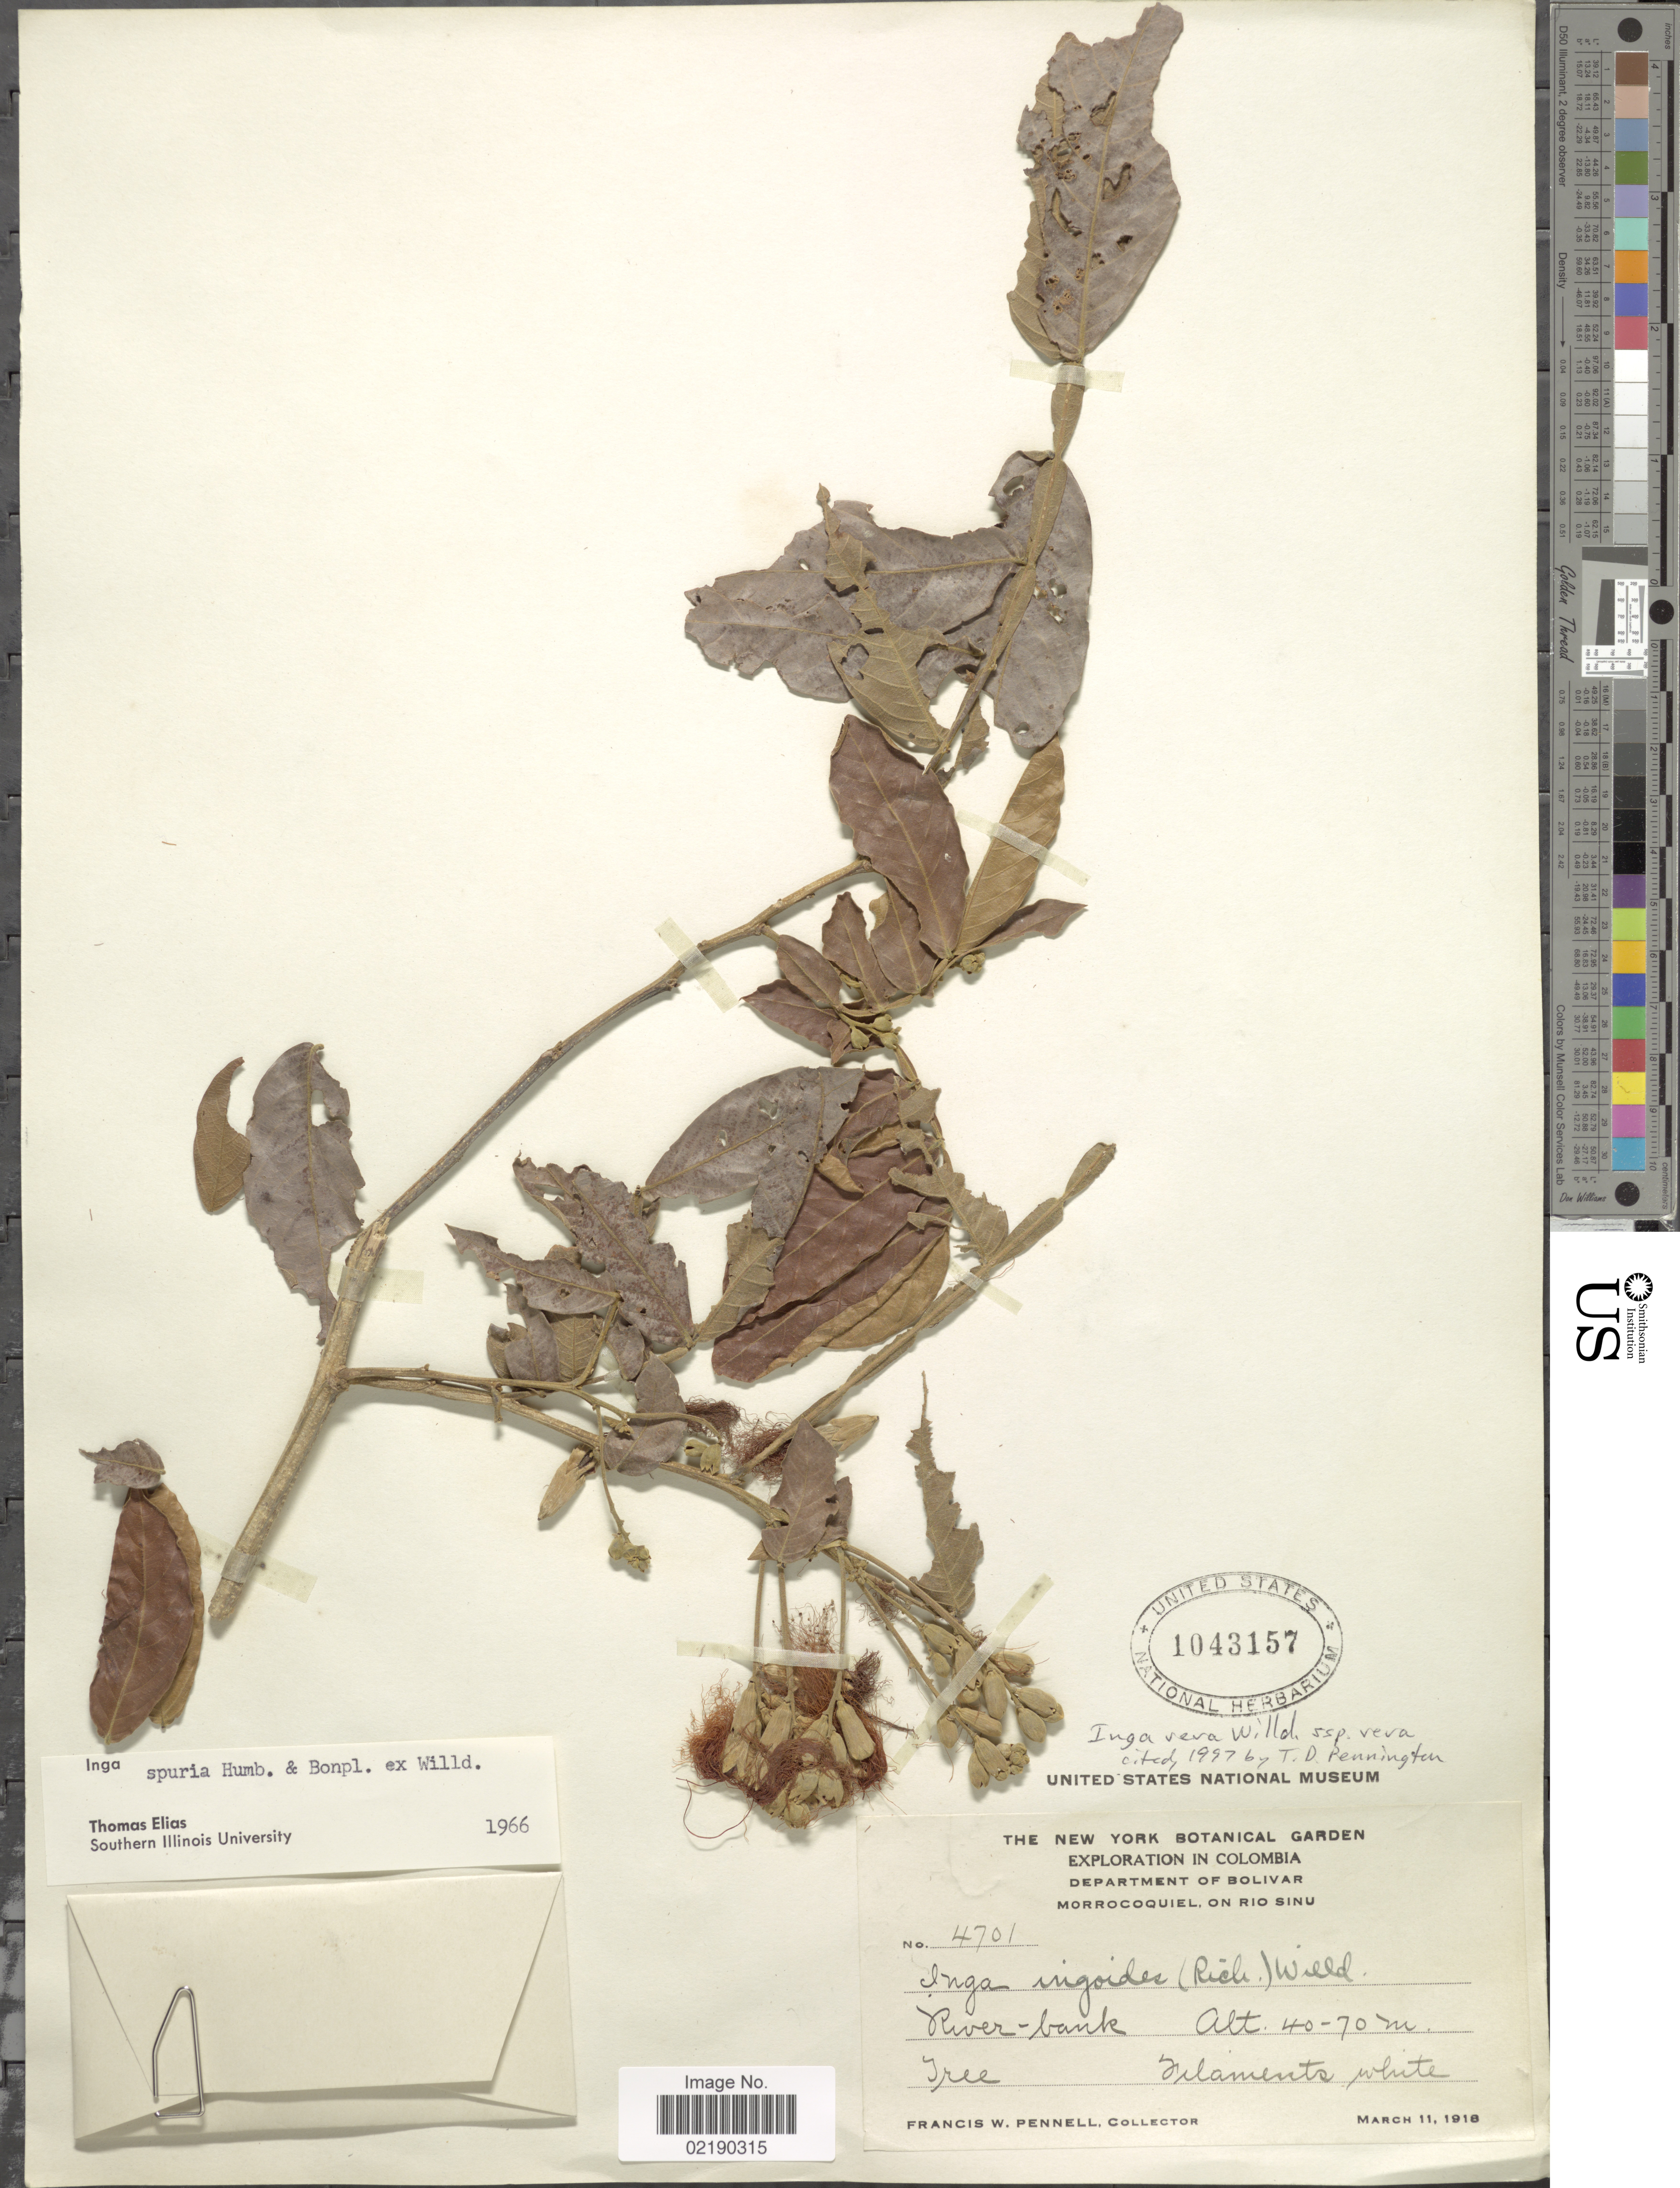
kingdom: Plantae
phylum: Tracheophyta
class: Magnoliopsida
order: Fabales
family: Fabaceae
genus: Inga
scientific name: Inga vera subsp. vera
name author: Willd.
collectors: F. W. Pennell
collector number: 4701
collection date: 1918-03-11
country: Colombia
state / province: Bolívar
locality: Morrocoquiel, on Rio Sinu.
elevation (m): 40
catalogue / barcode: US 1043157